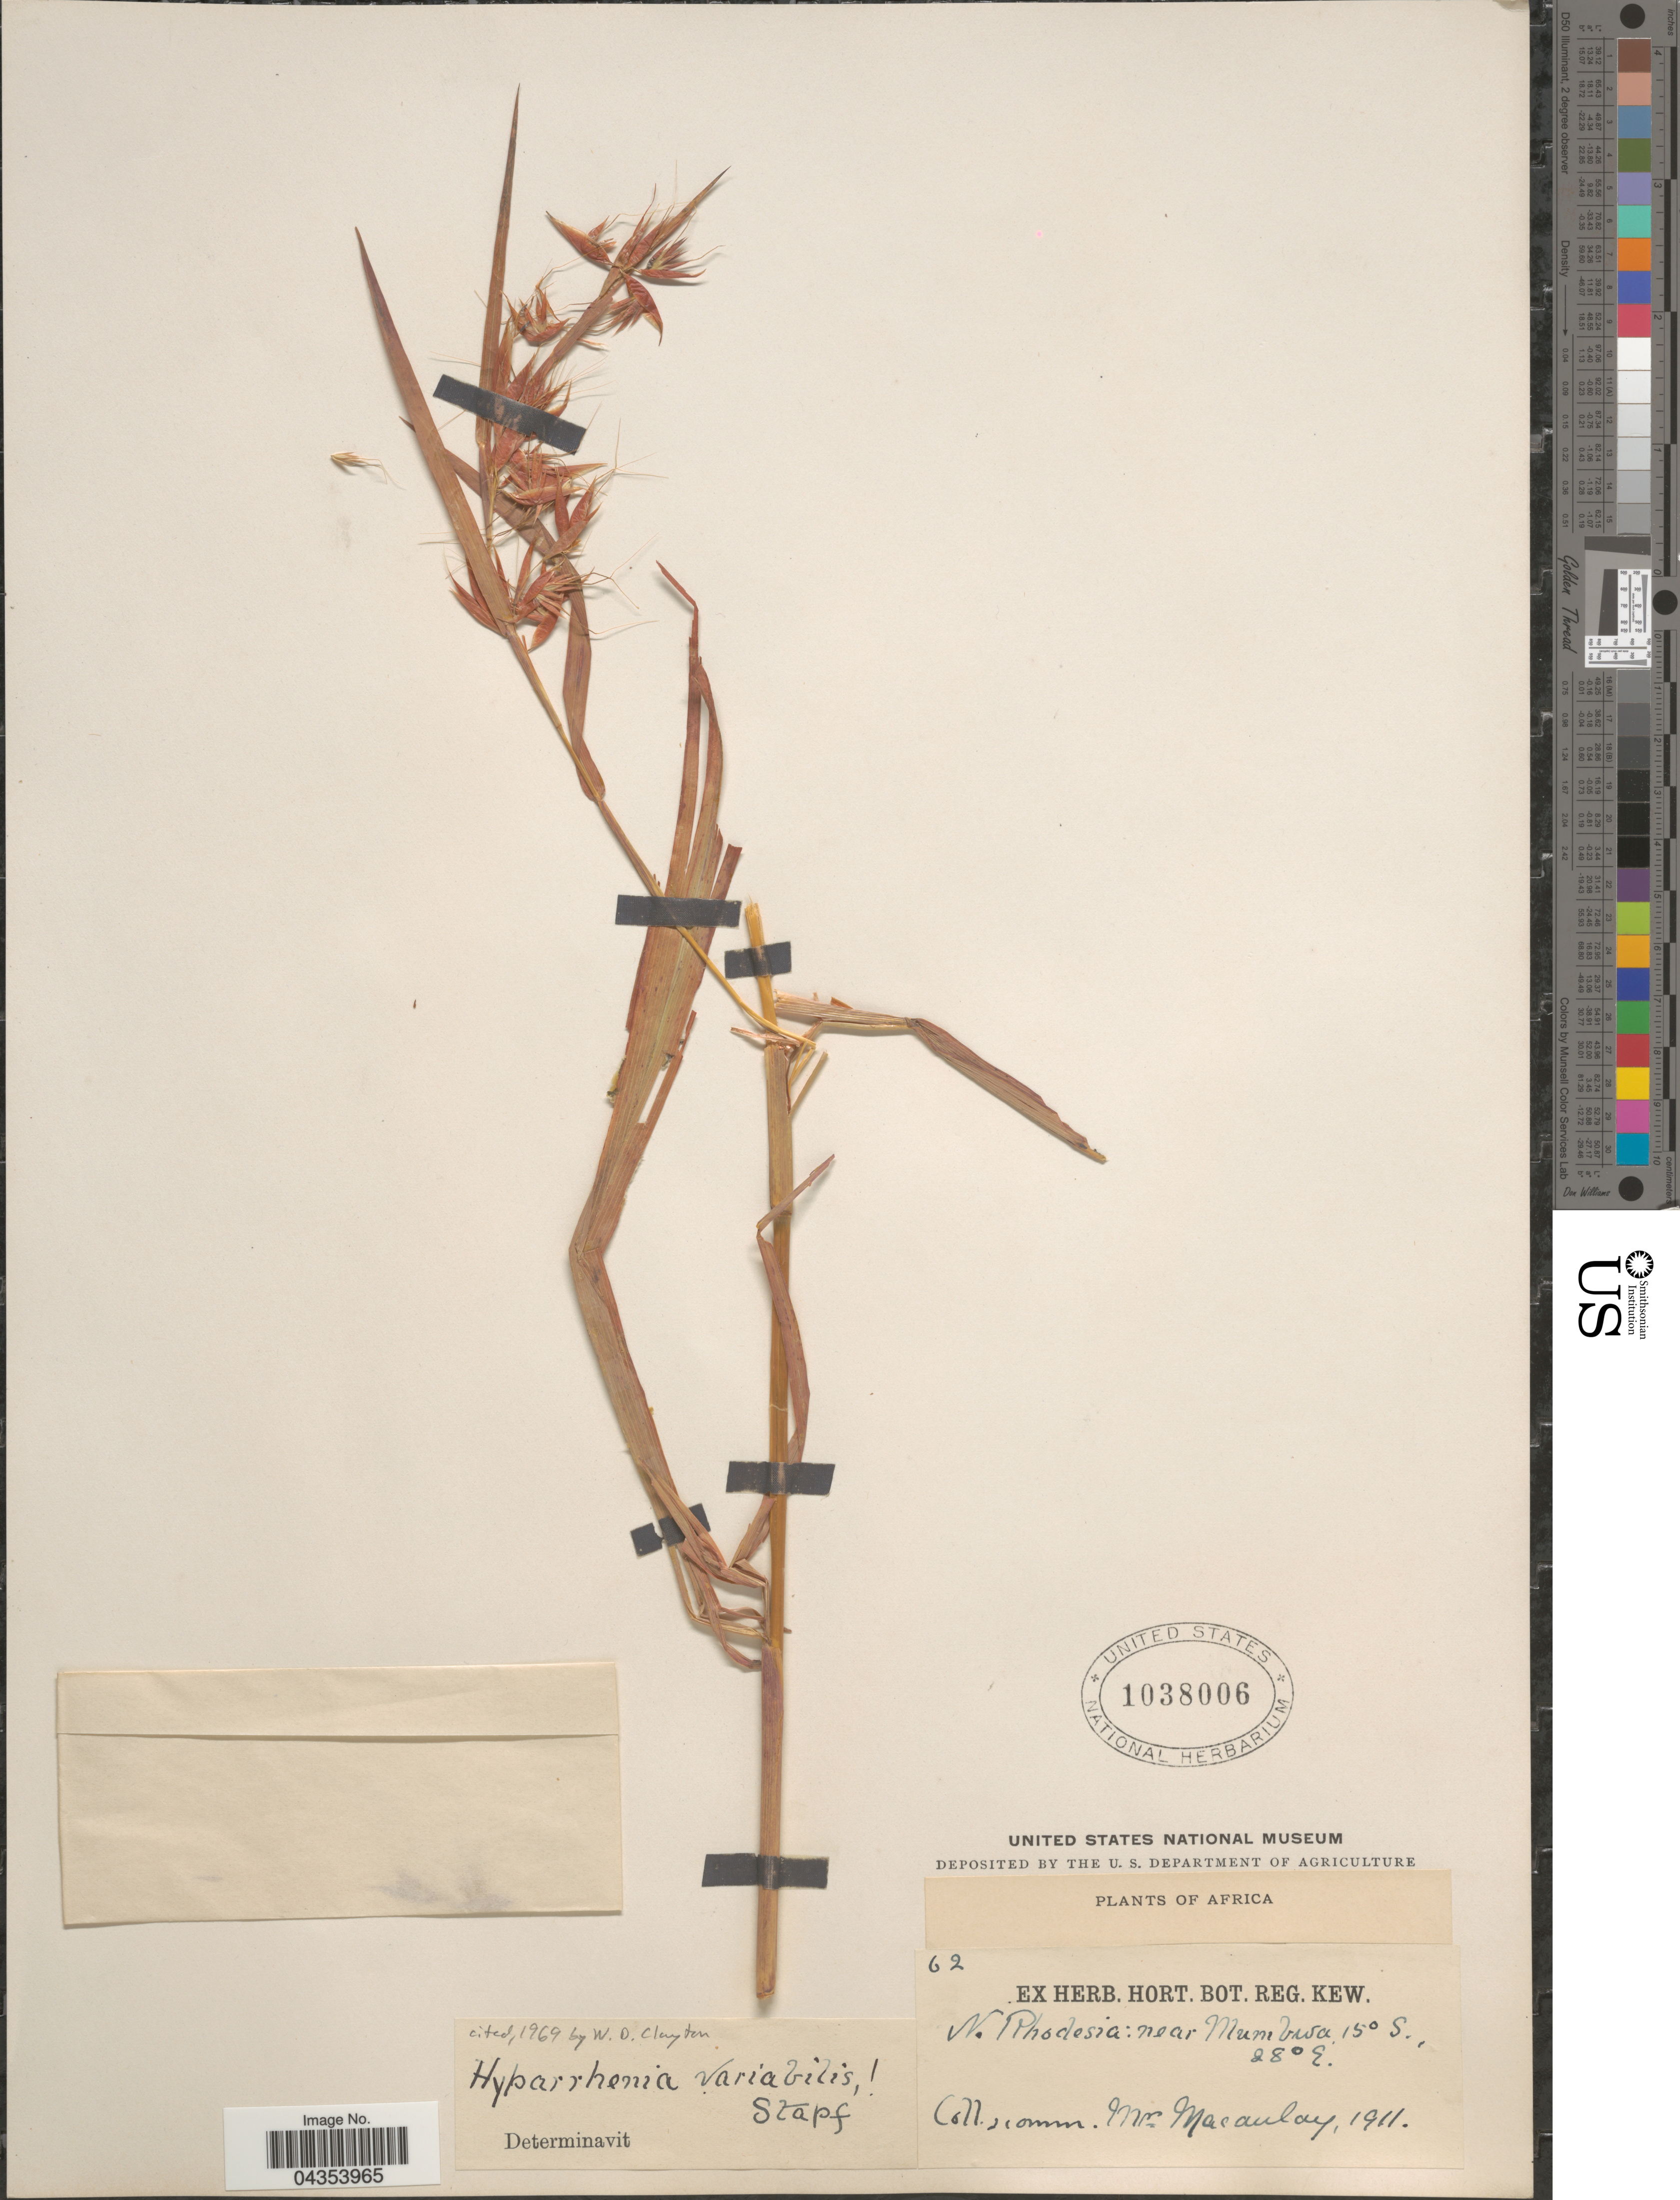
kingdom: Plantae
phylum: Tracheophyta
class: Liliopsida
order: Poales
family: Poaceae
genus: Hyparrhenia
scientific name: Hyparrhenia variabilis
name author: Stapf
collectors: Macaulay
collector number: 62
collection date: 1911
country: Zambia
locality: N. Rhodesia: near Mumbwa.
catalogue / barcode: US 1038006